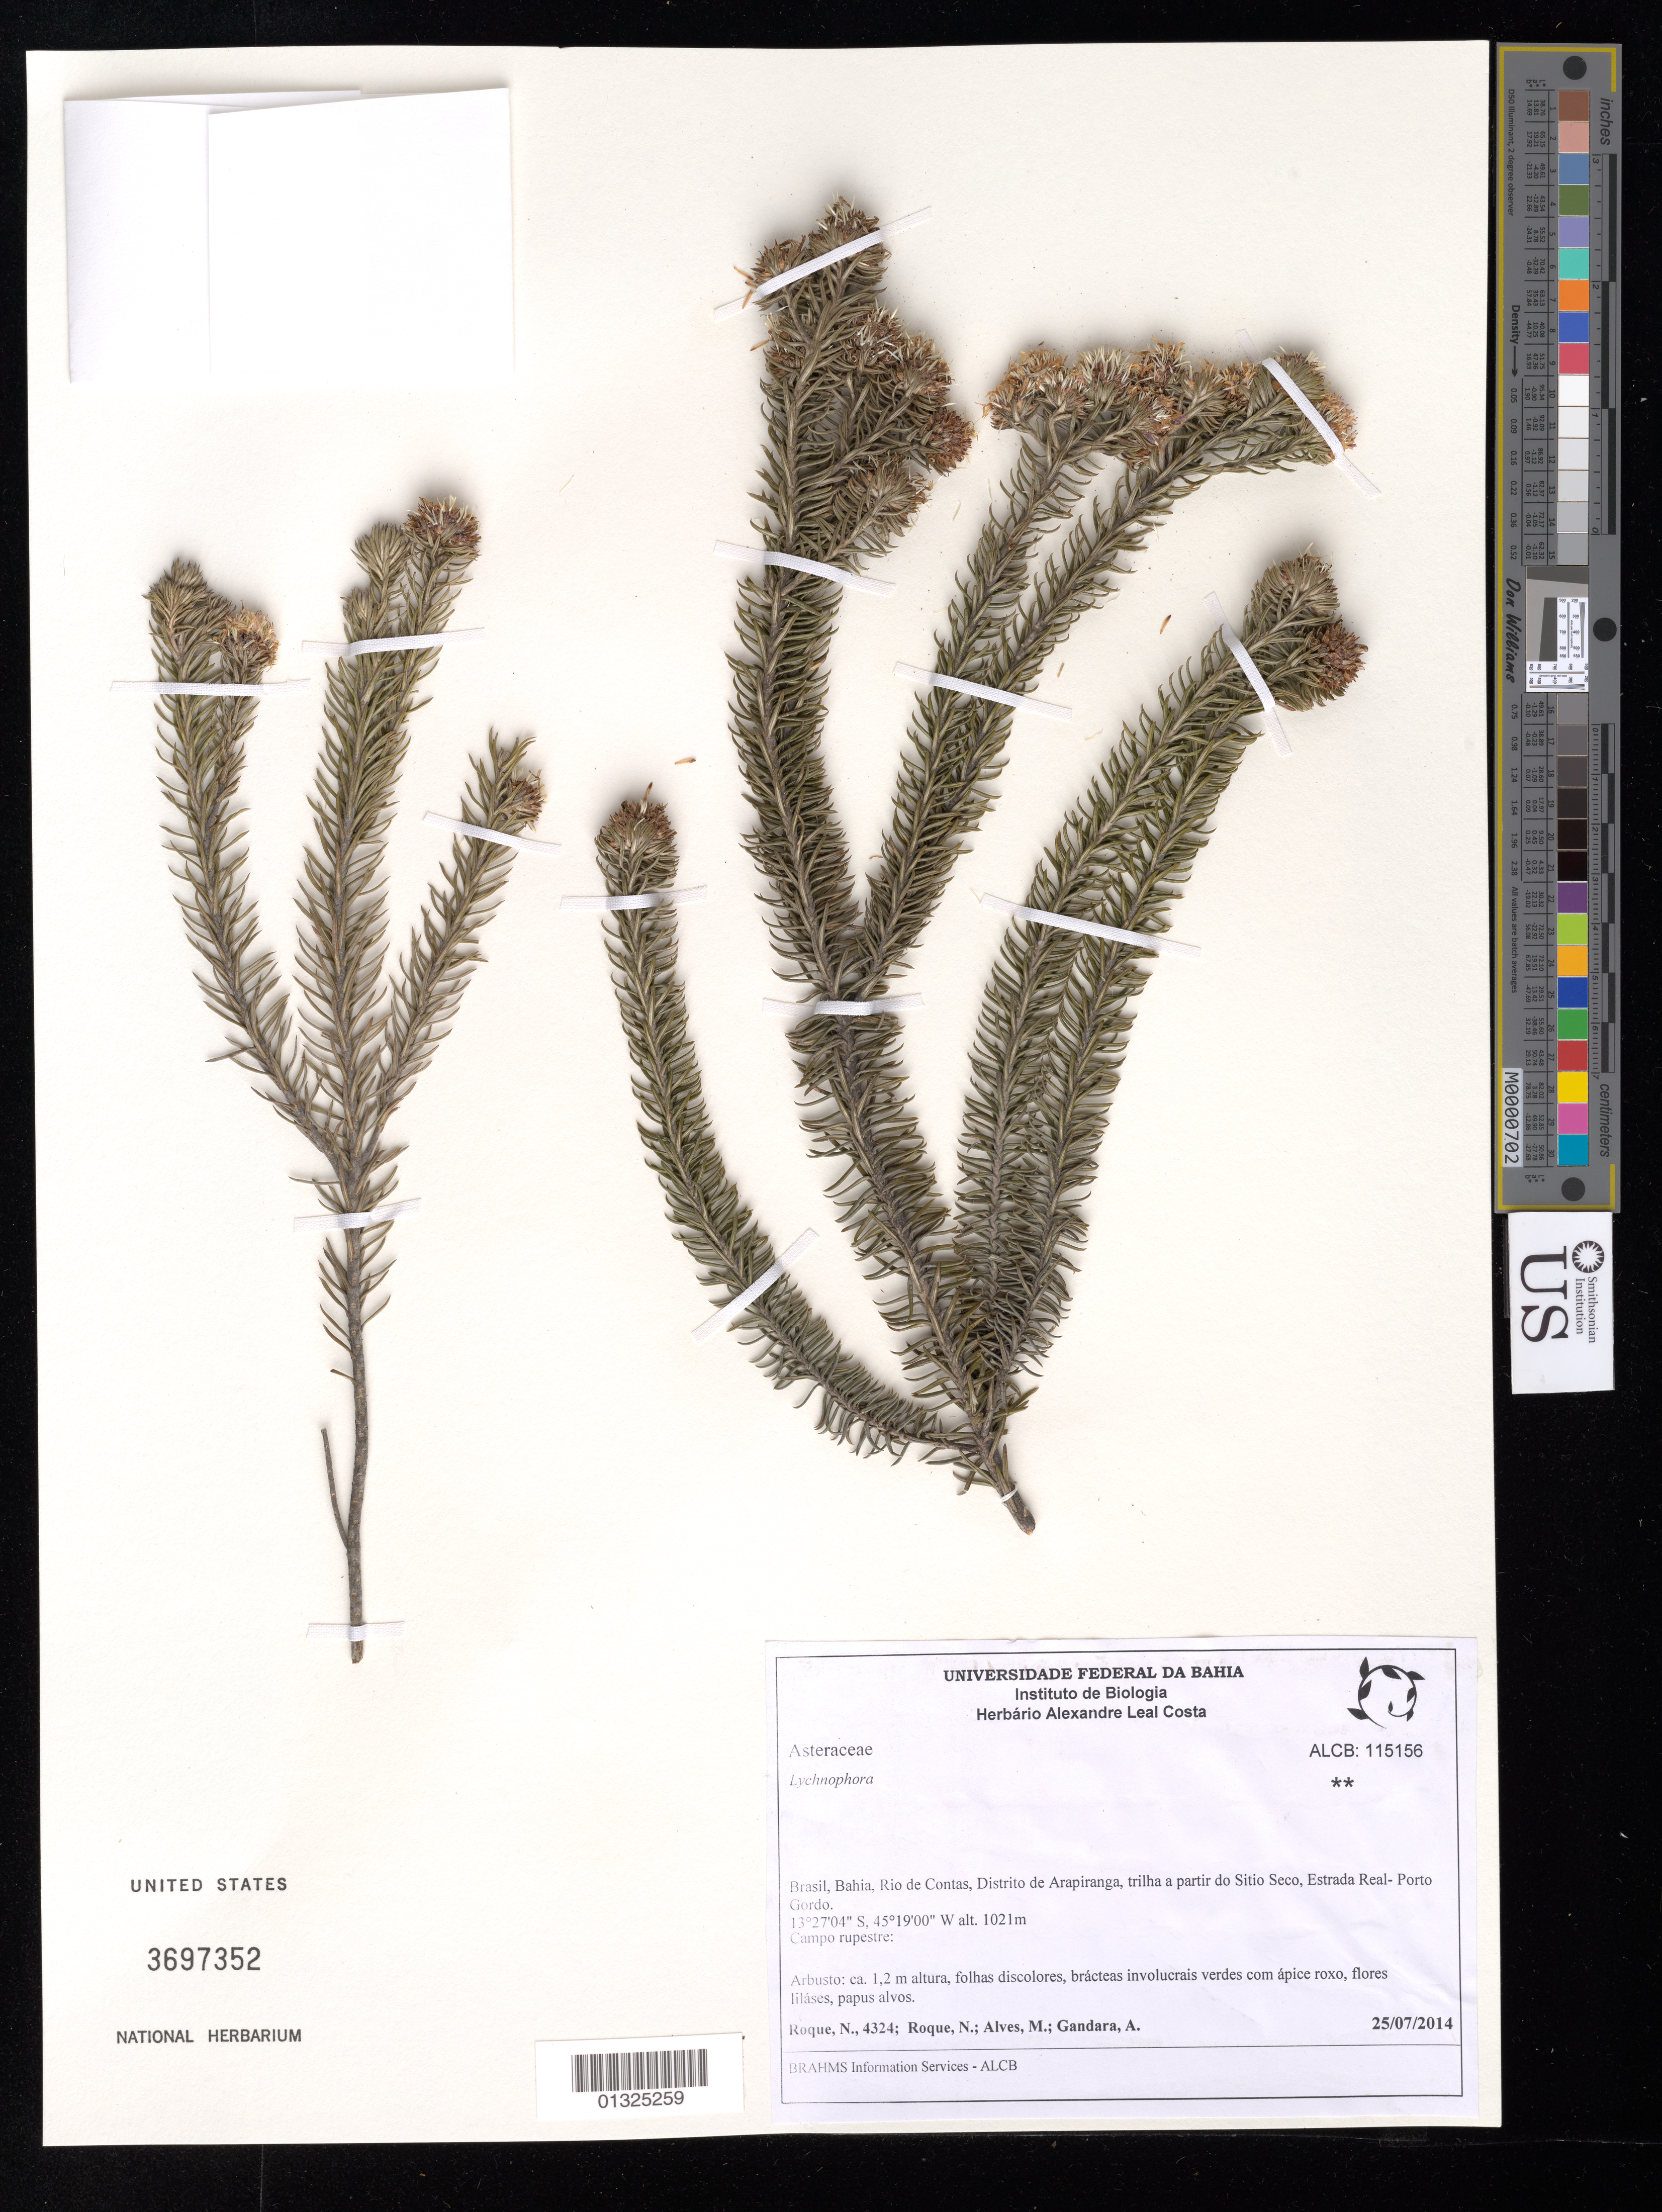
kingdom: Plantae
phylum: Tracheophyta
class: Magnoliopsida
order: Asterales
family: Asteraceae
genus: Lychnophora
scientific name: Lychnophora sp.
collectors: N. Roque, M. Alves & A. Gándara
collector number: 4324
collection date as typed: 25 July 2014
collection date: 2014-07-25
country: Brazil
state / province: Bahia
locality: Rio de Contas, Distrito de Arapiranga, trilha a partir do Sitio Seco, Estrada Real - Porto Gordo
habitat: Campo rupestre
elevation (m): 1021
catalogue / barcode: US 3697352